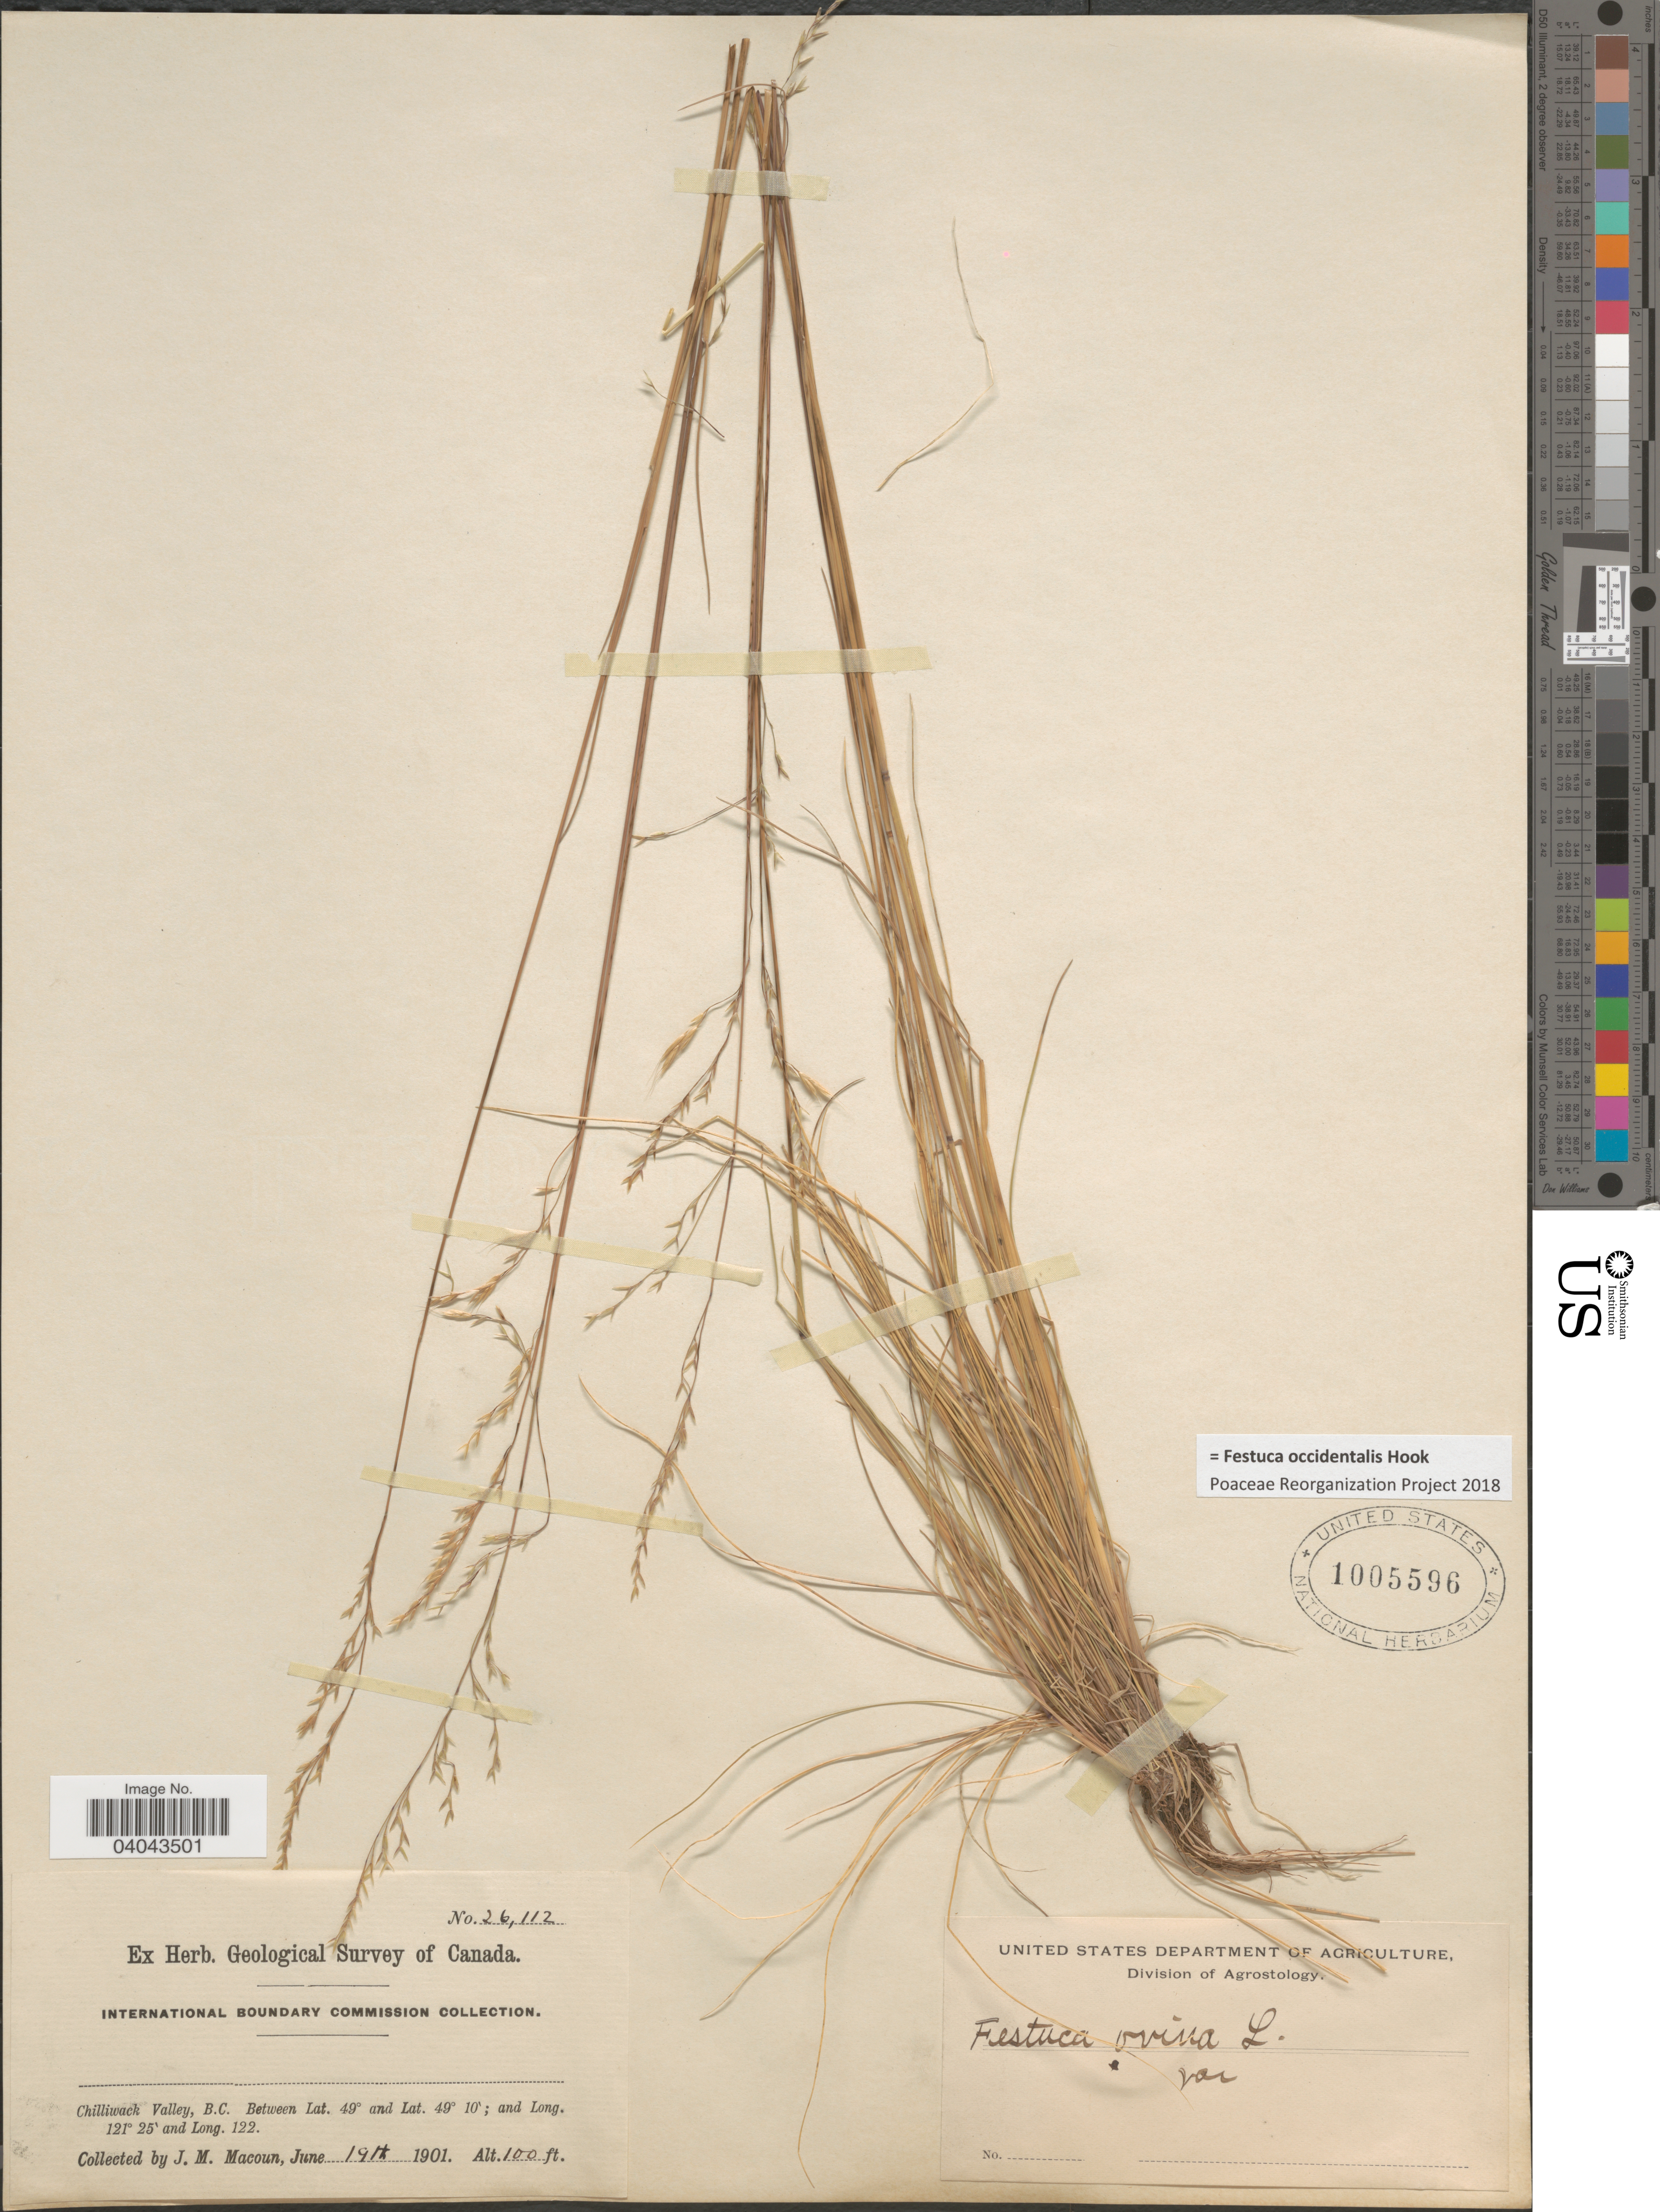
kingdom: Plantae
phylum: Tracheophyta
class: Liliopsida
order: Poales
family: Poaceae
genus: Festuca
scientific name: Festuca occidentalis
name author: Hook.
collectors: J. M. Macoun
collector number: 26112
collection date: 1901-06-19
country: Canada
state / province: British Columbia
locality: International Boundary Commission. Chilliwack Valley, B. C.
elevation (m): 30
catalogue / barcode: US 1005596